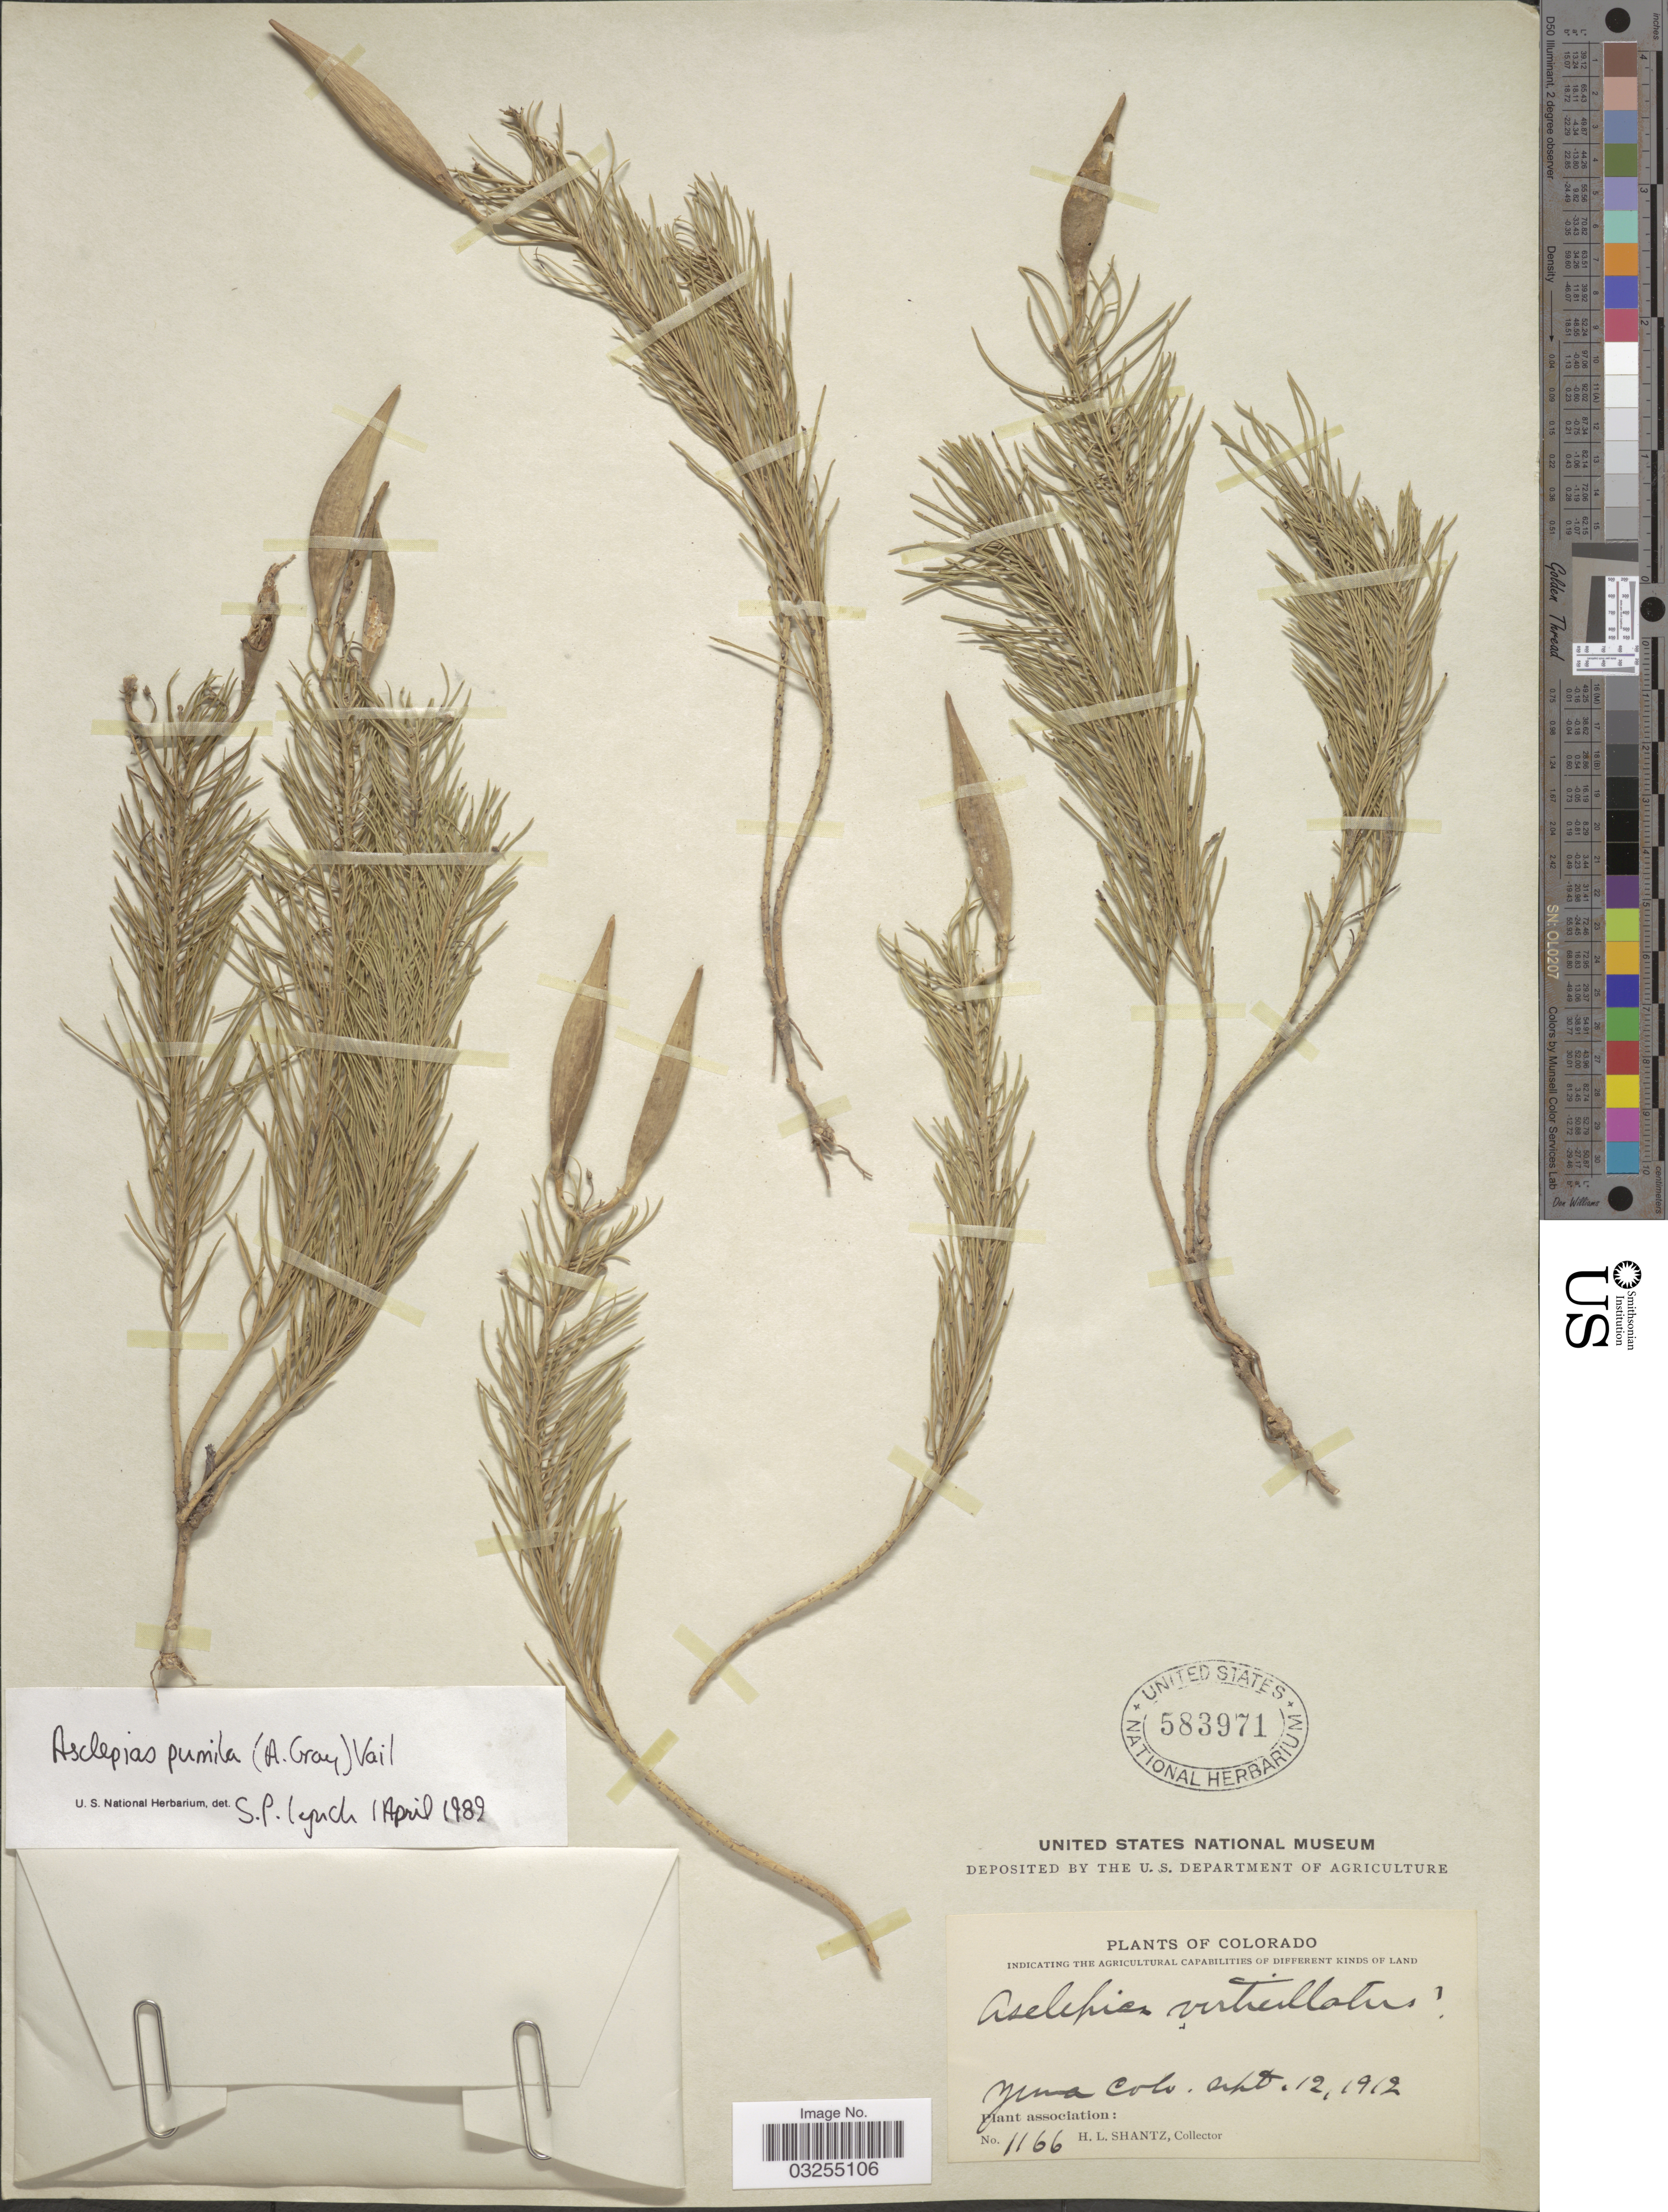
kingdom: Plantae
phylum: Tracheophyta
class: Magnoliopsida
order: Gentianales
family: Apocynaceae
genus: Asclepias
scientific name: Asclepias pumila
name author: (A. Gray) Vail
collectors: H. Shantz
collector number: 1166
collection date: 1912-09-12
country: United States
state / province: Colorado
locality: Yuma Colo.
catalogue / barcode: US 583971